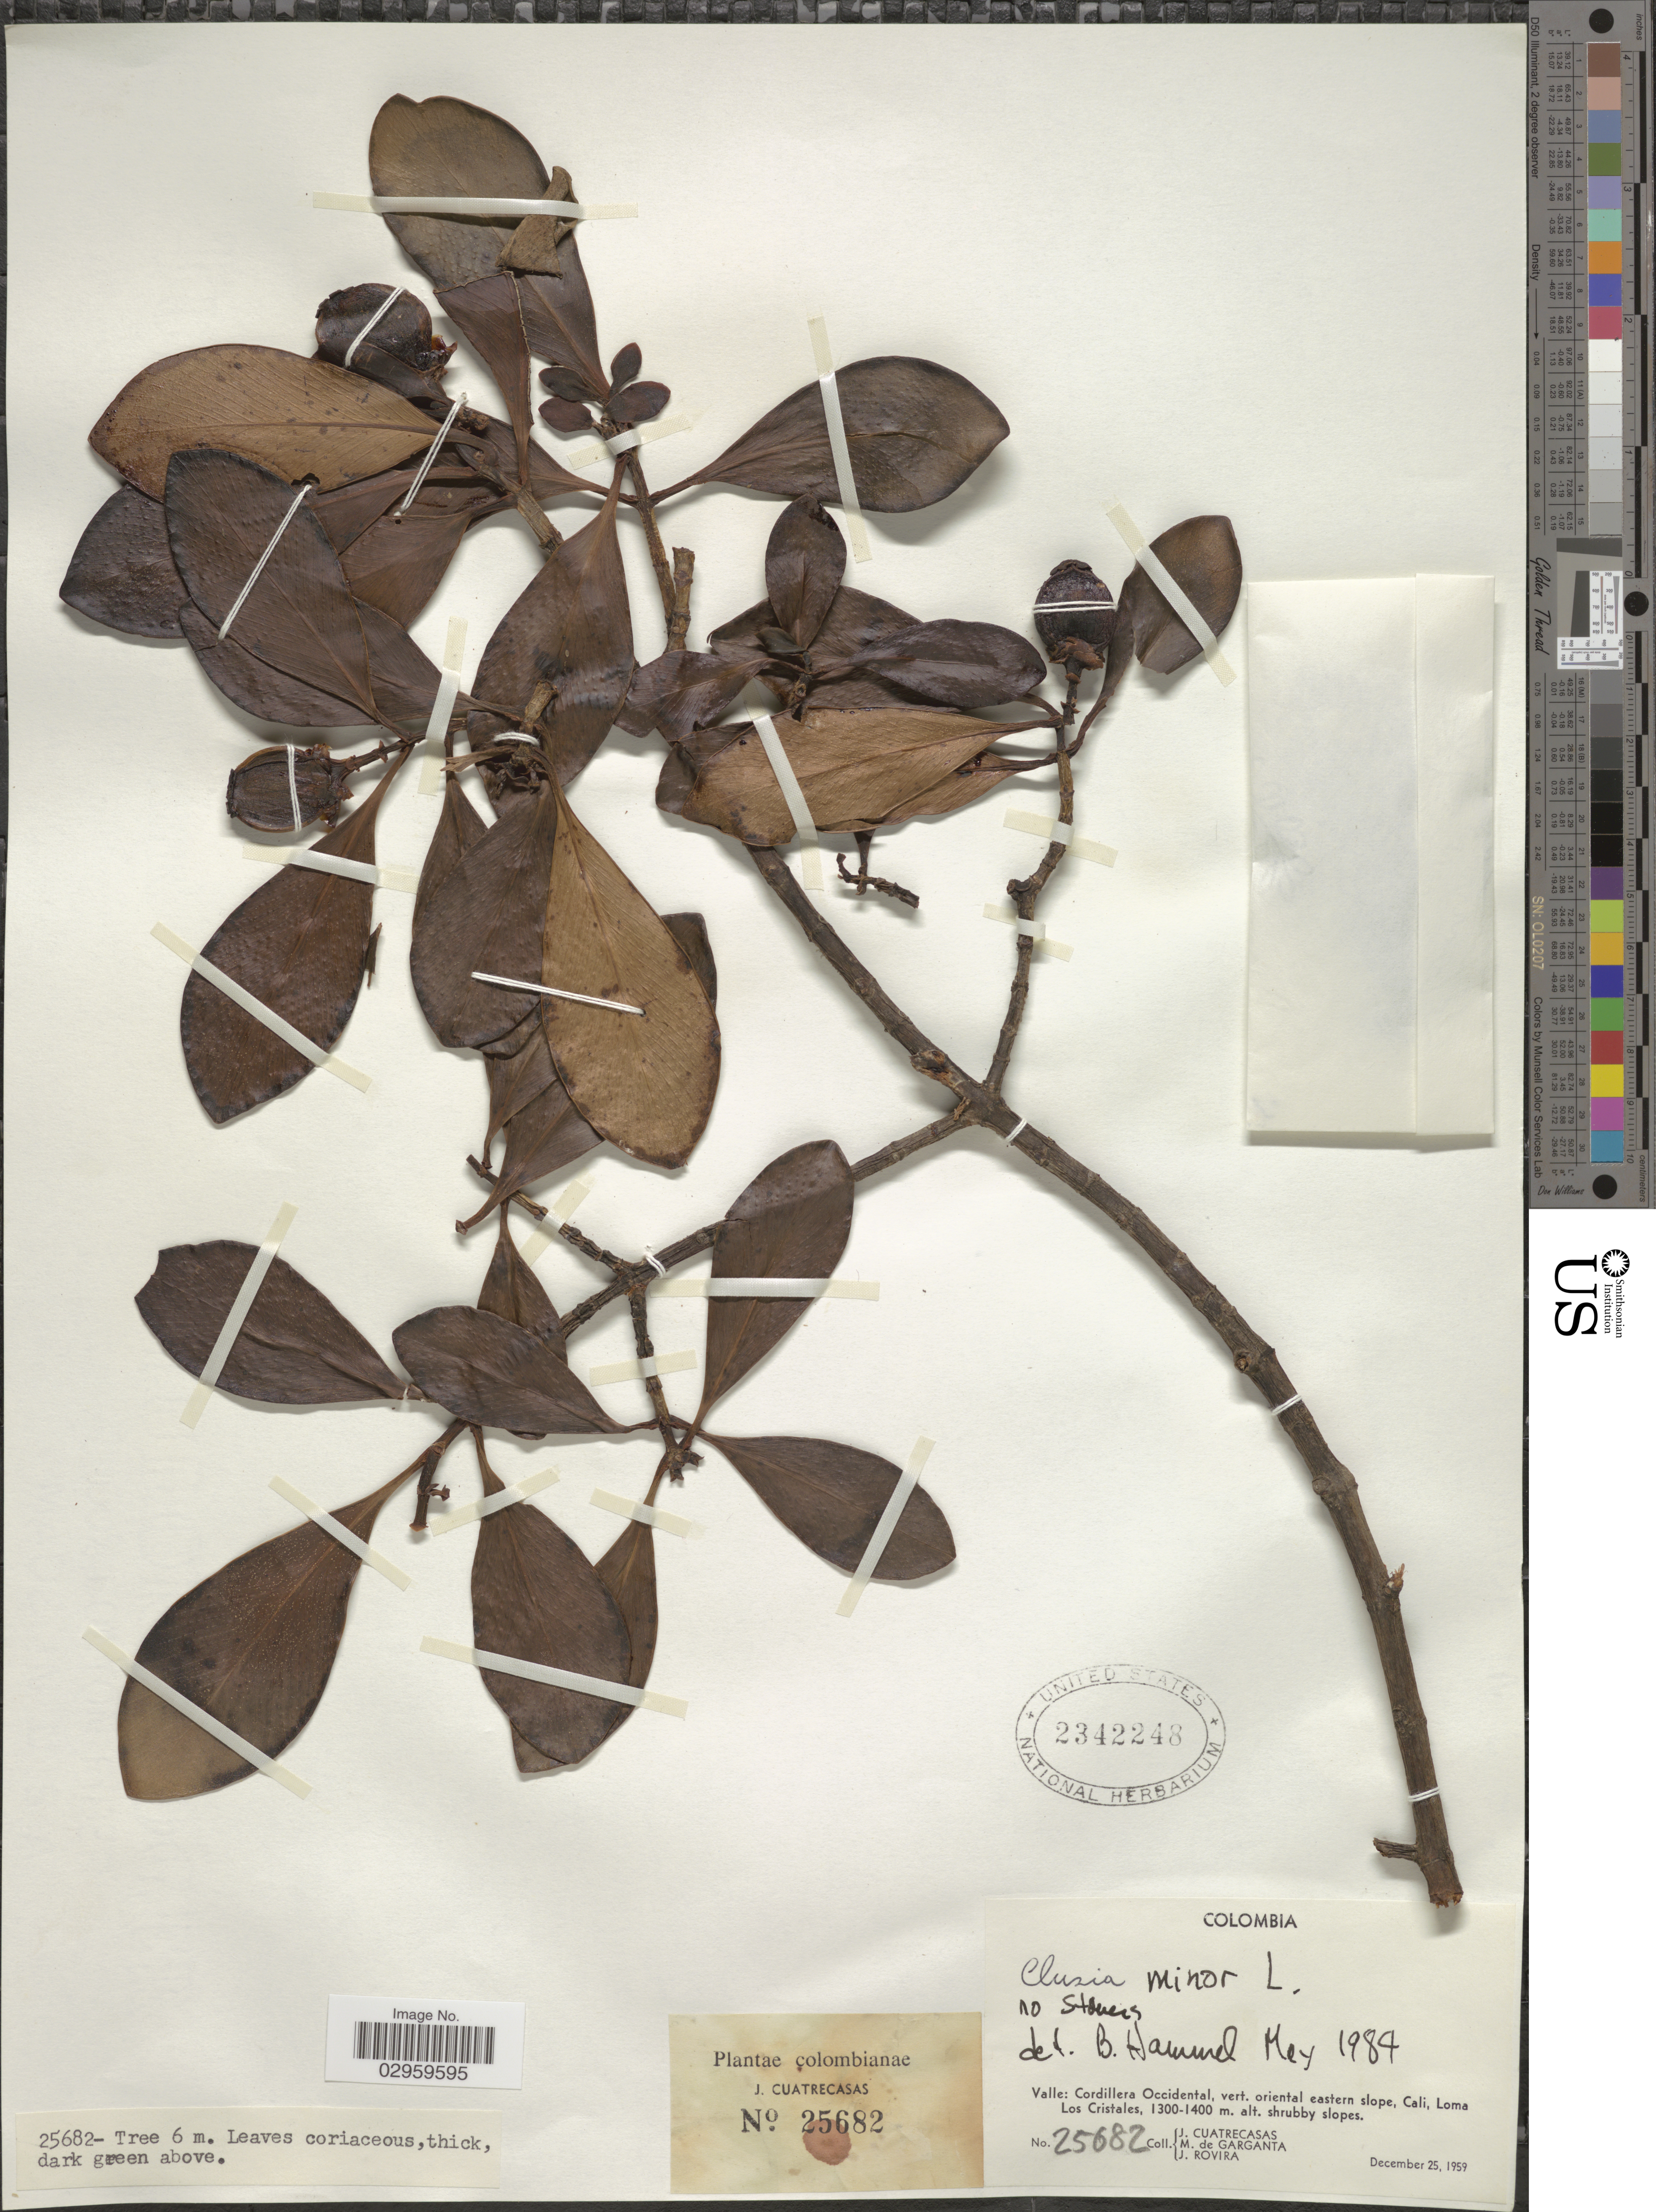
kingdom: Plantae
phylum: Tracheophyta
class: Magnoliopsida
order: Malpighiales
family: Clusiaceae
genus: Clusia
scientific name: Clusia minor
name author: L.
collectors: J. Cuatrecasas, M. Garganta & J. Rovira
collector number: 25682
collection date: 1959-12-25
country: Colombia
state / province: Valle del Cauca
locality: Cordillera Occidental, vert. oriental eastern slope, Cali, Loma Los Cristales.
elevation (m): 1300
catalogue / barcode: US 2342248